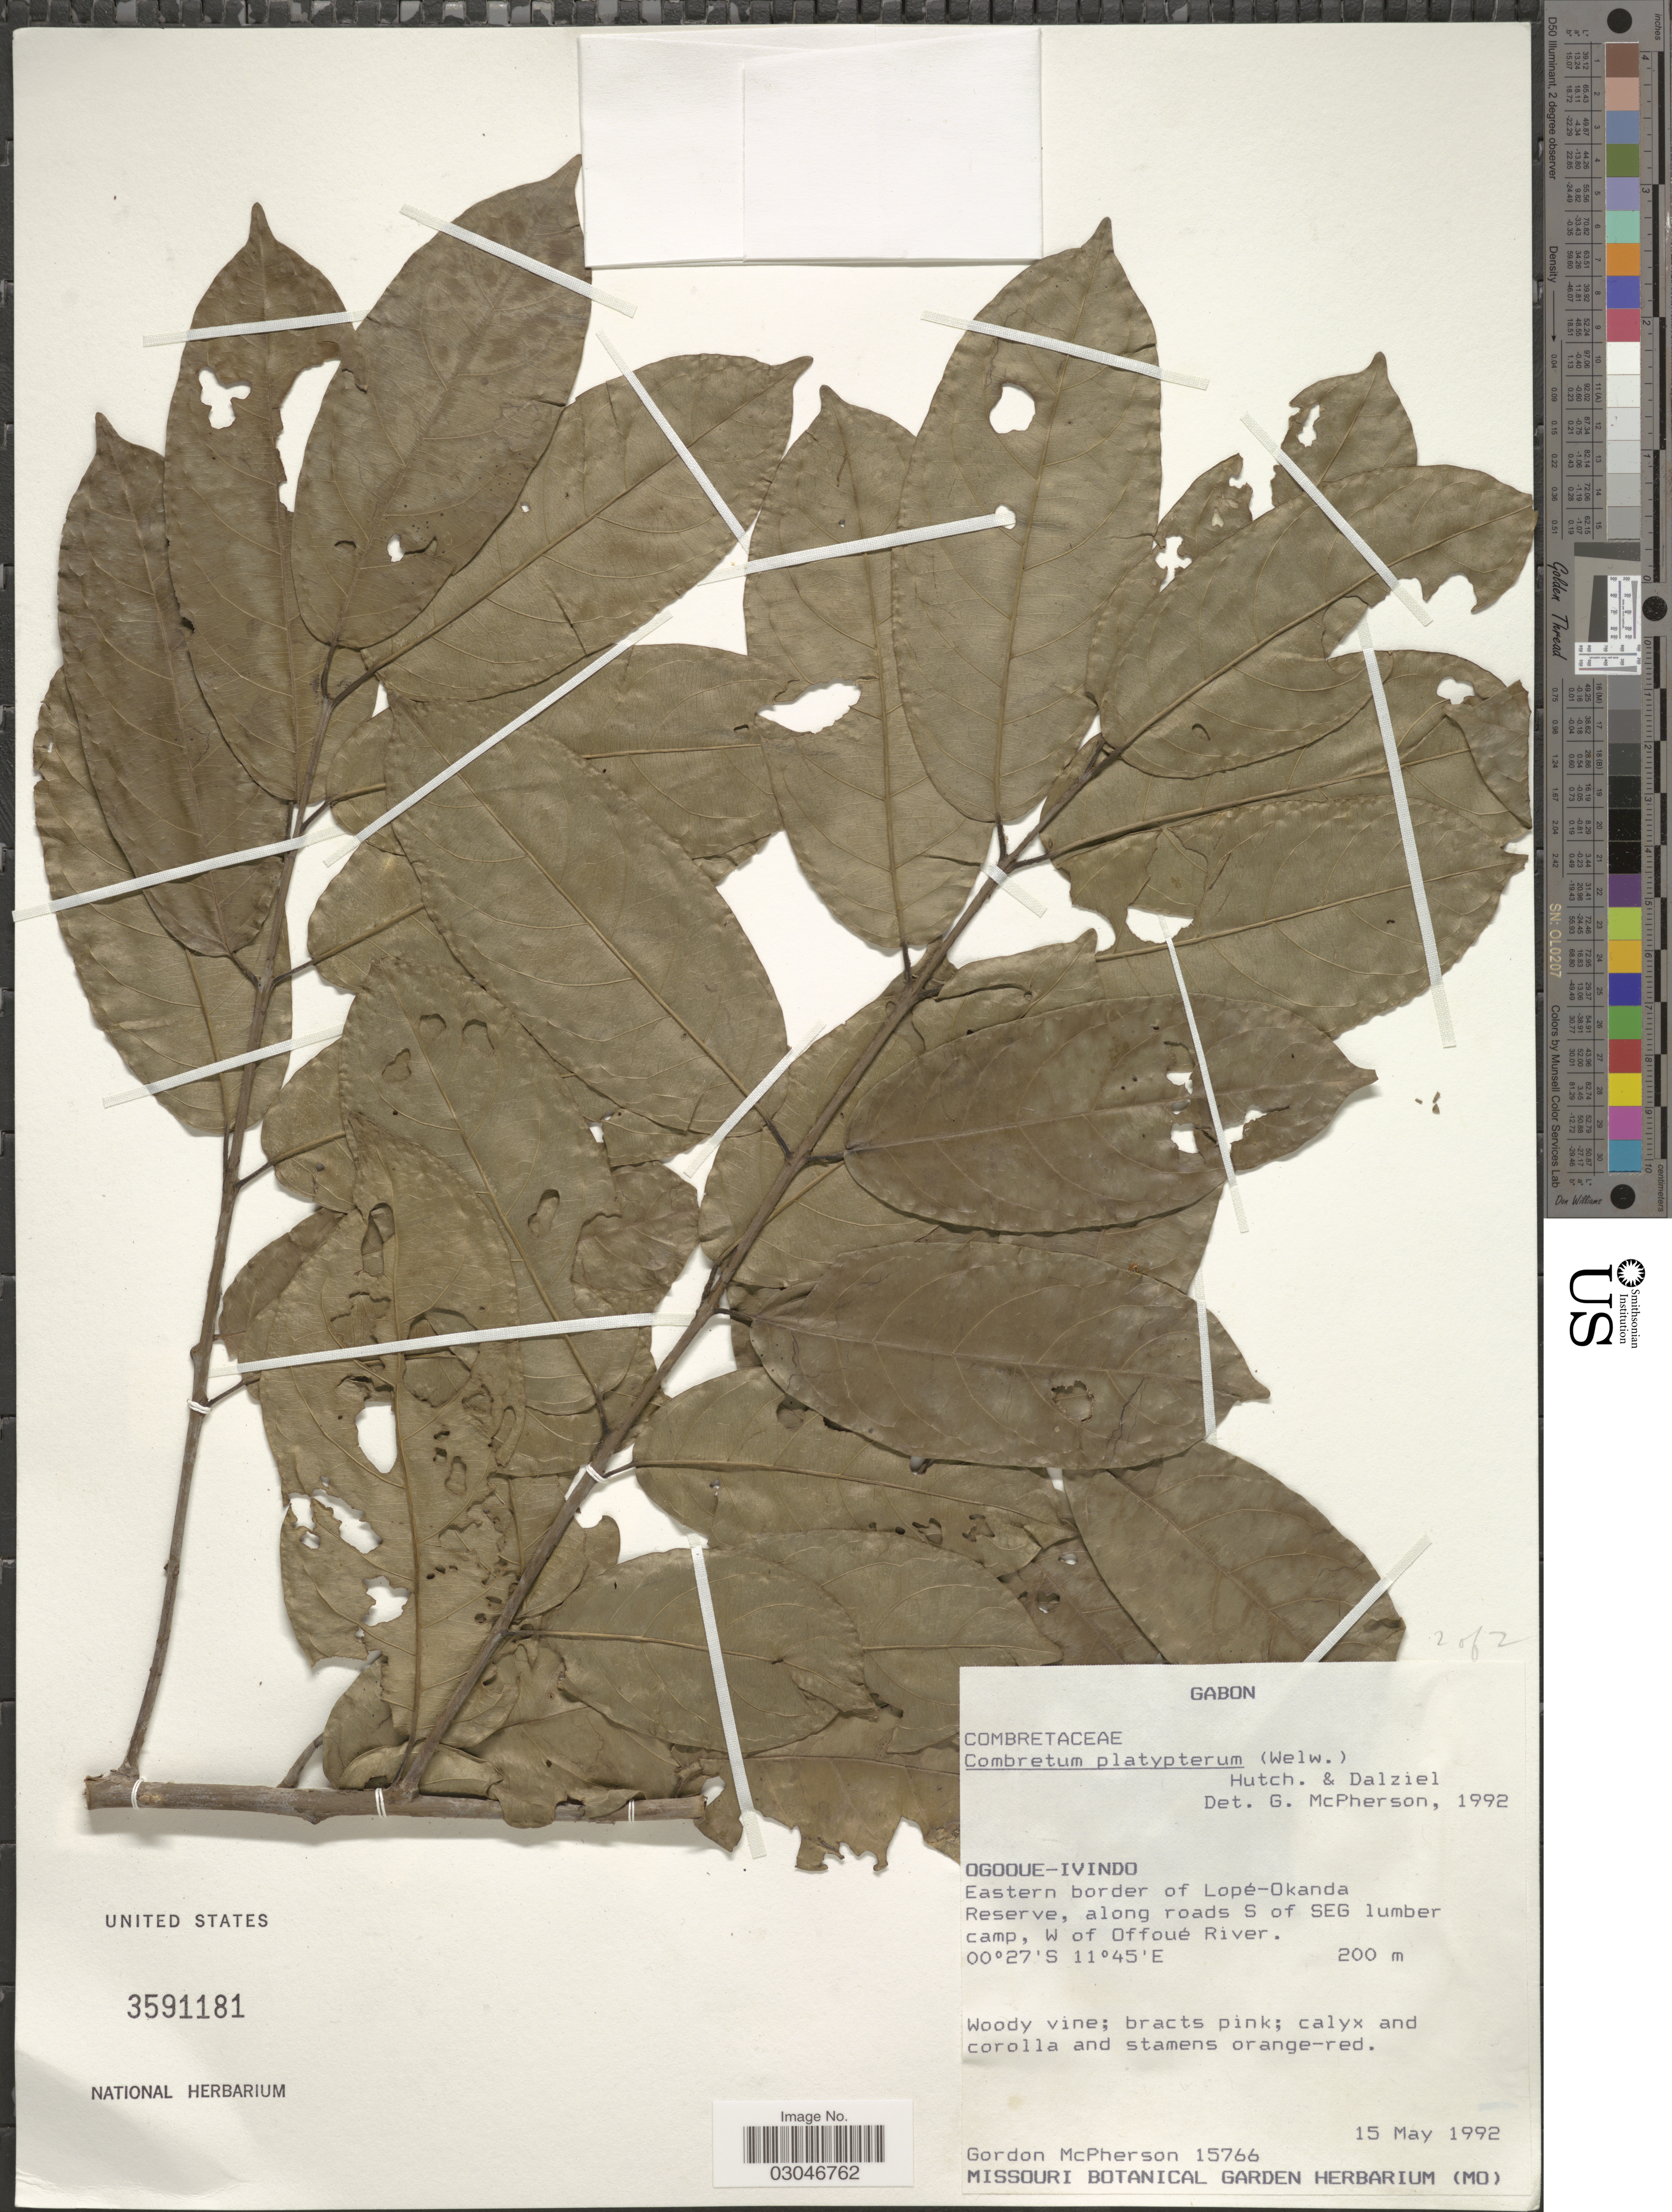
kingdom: Plantae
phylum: Tracheophyta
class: Magnoliopsida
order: Myrtales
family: Combretaceae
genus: Combretum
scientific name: Combretum platypterum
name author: (Welw.) Hutch. & Dalziel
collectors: G. McPherson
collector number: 15766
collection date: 1992-05-15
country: Gabon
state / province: Ogooue-Ivindo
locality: Eastern border of Lopé-Okanda Reserve, along roads S of Seg lumber camp, W of Offoué River.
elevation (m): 200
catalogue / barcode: US 3591181